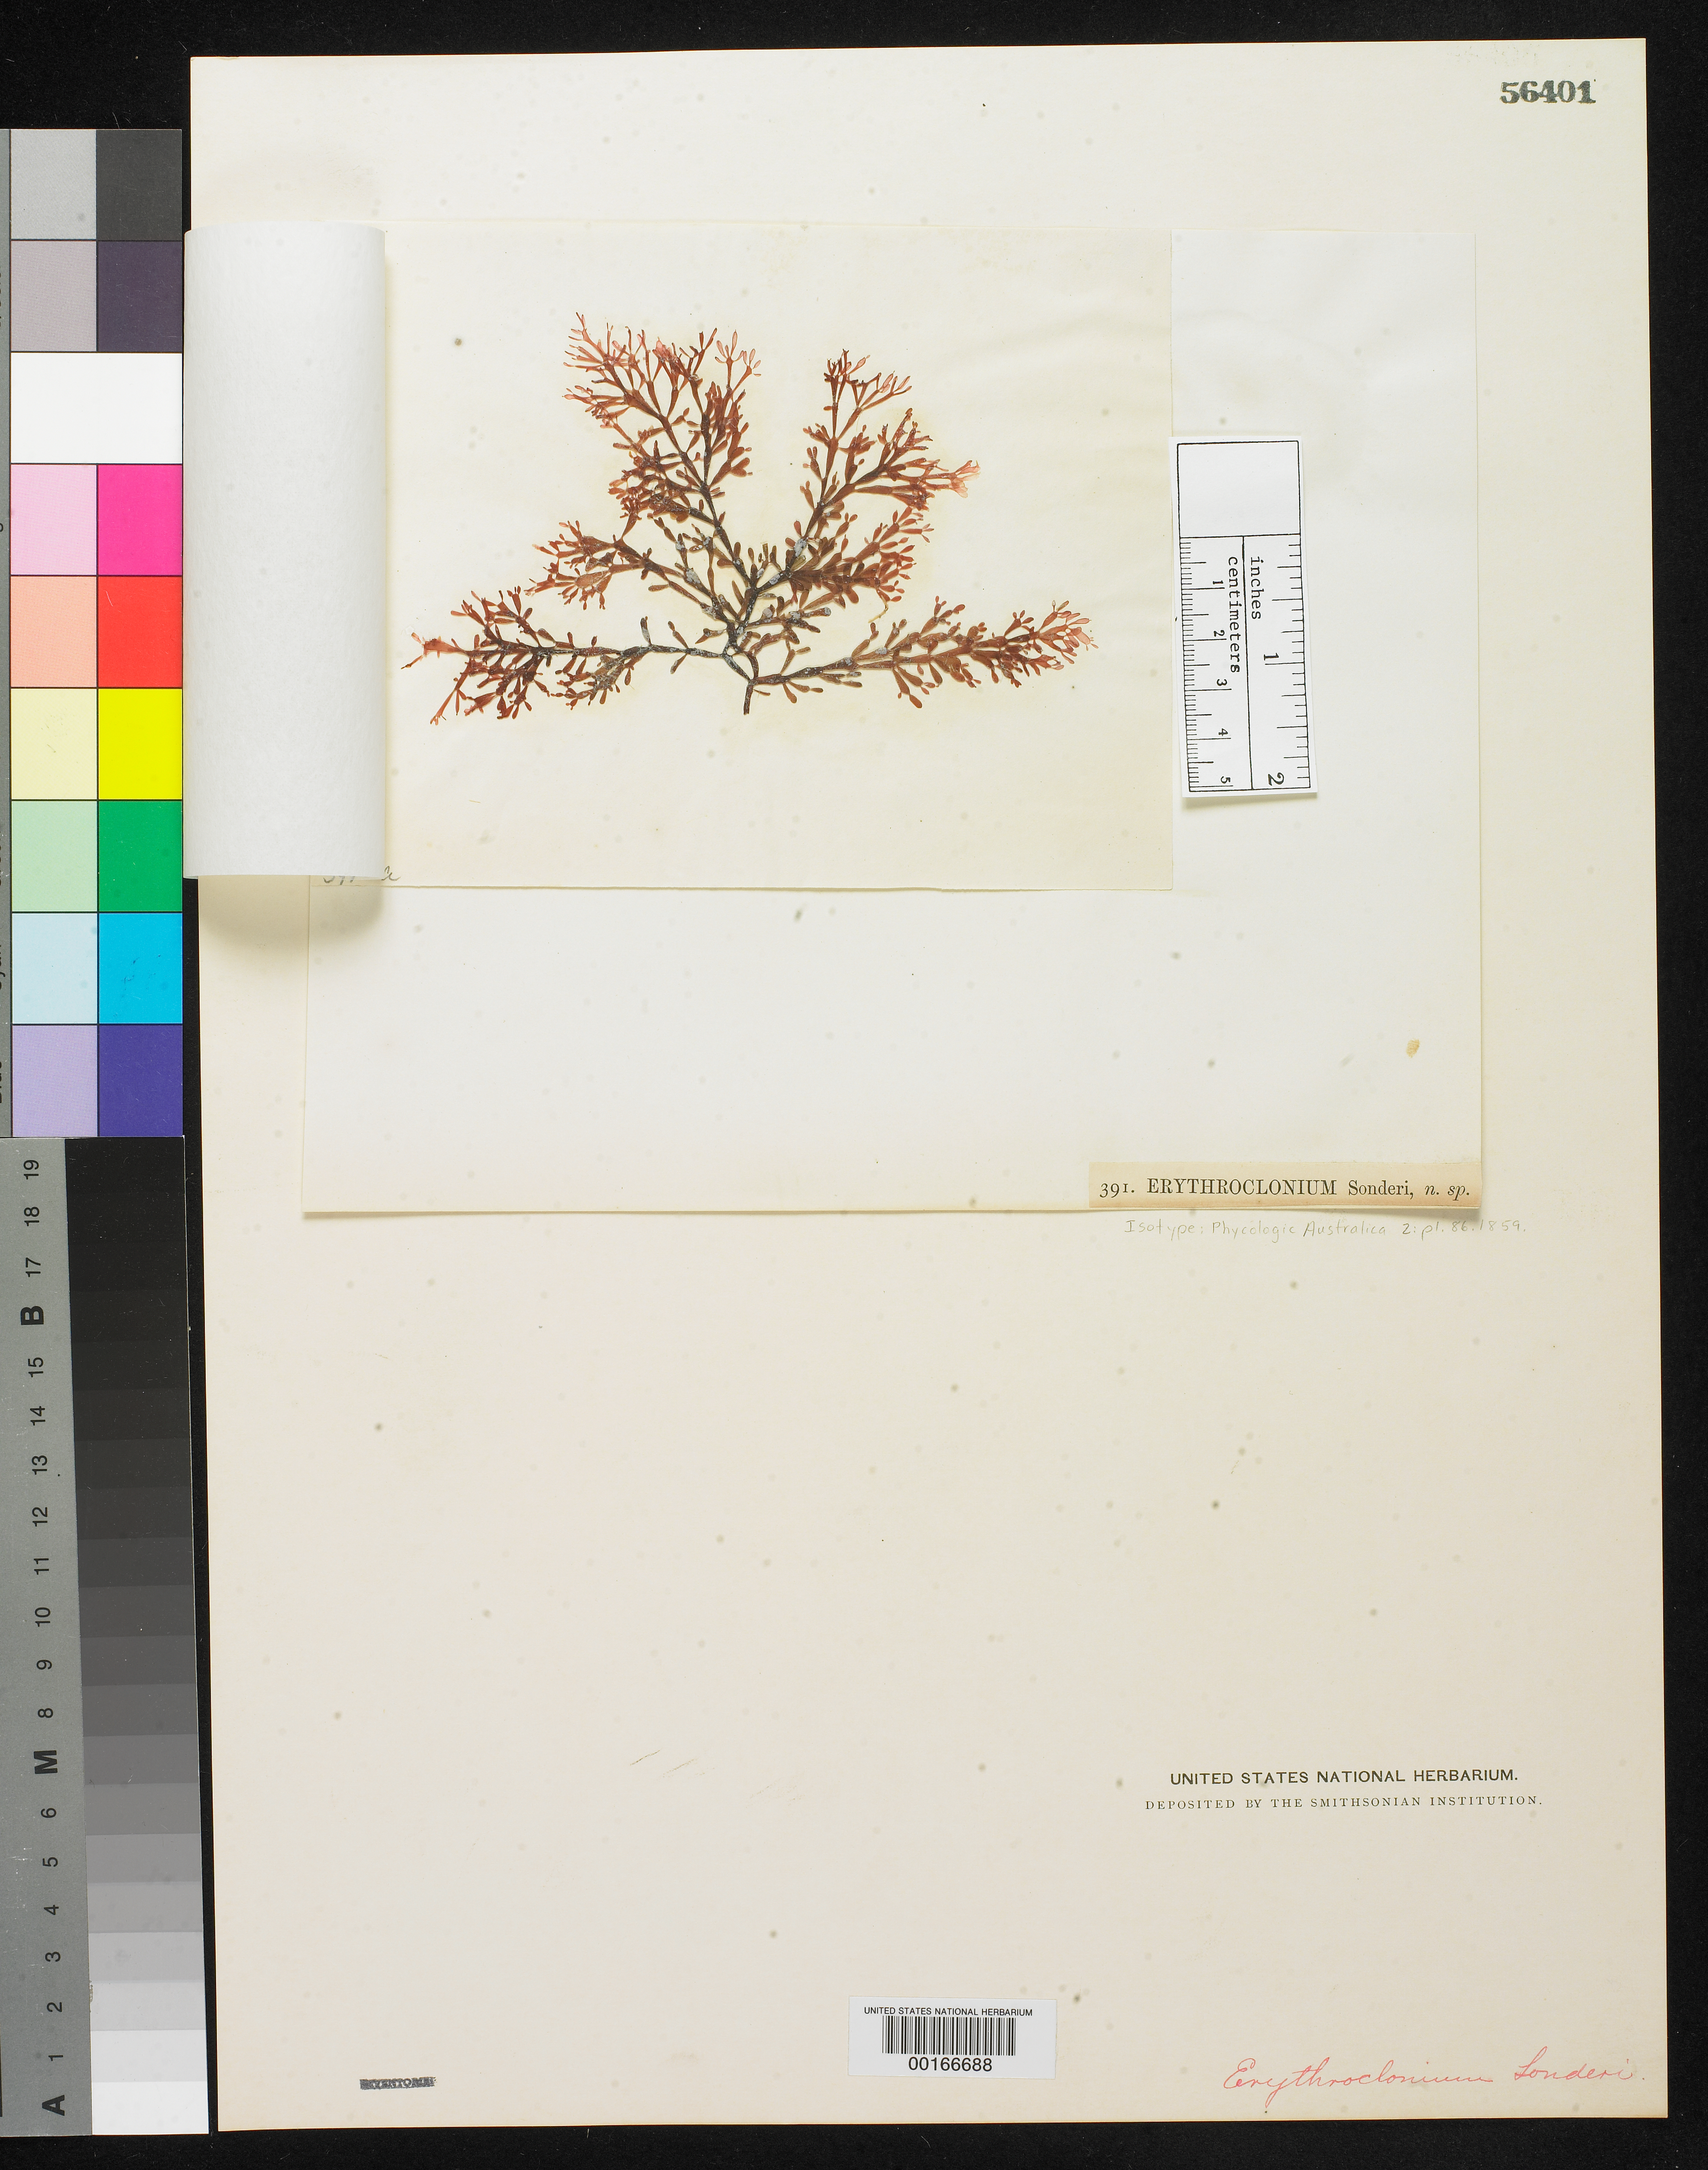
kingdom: Plantae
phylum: Rhodophyta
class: Florideophyceae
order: Gigartinales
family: Areschougiaceae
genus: Erythroclonium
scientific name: Erythroclonium sonderi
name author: Harv.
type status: Isotype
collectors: W. Harvey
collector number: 391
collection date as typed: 1854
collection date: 1854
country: Australia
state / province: Western Australia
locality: Fremantle.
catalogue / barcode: US 56401